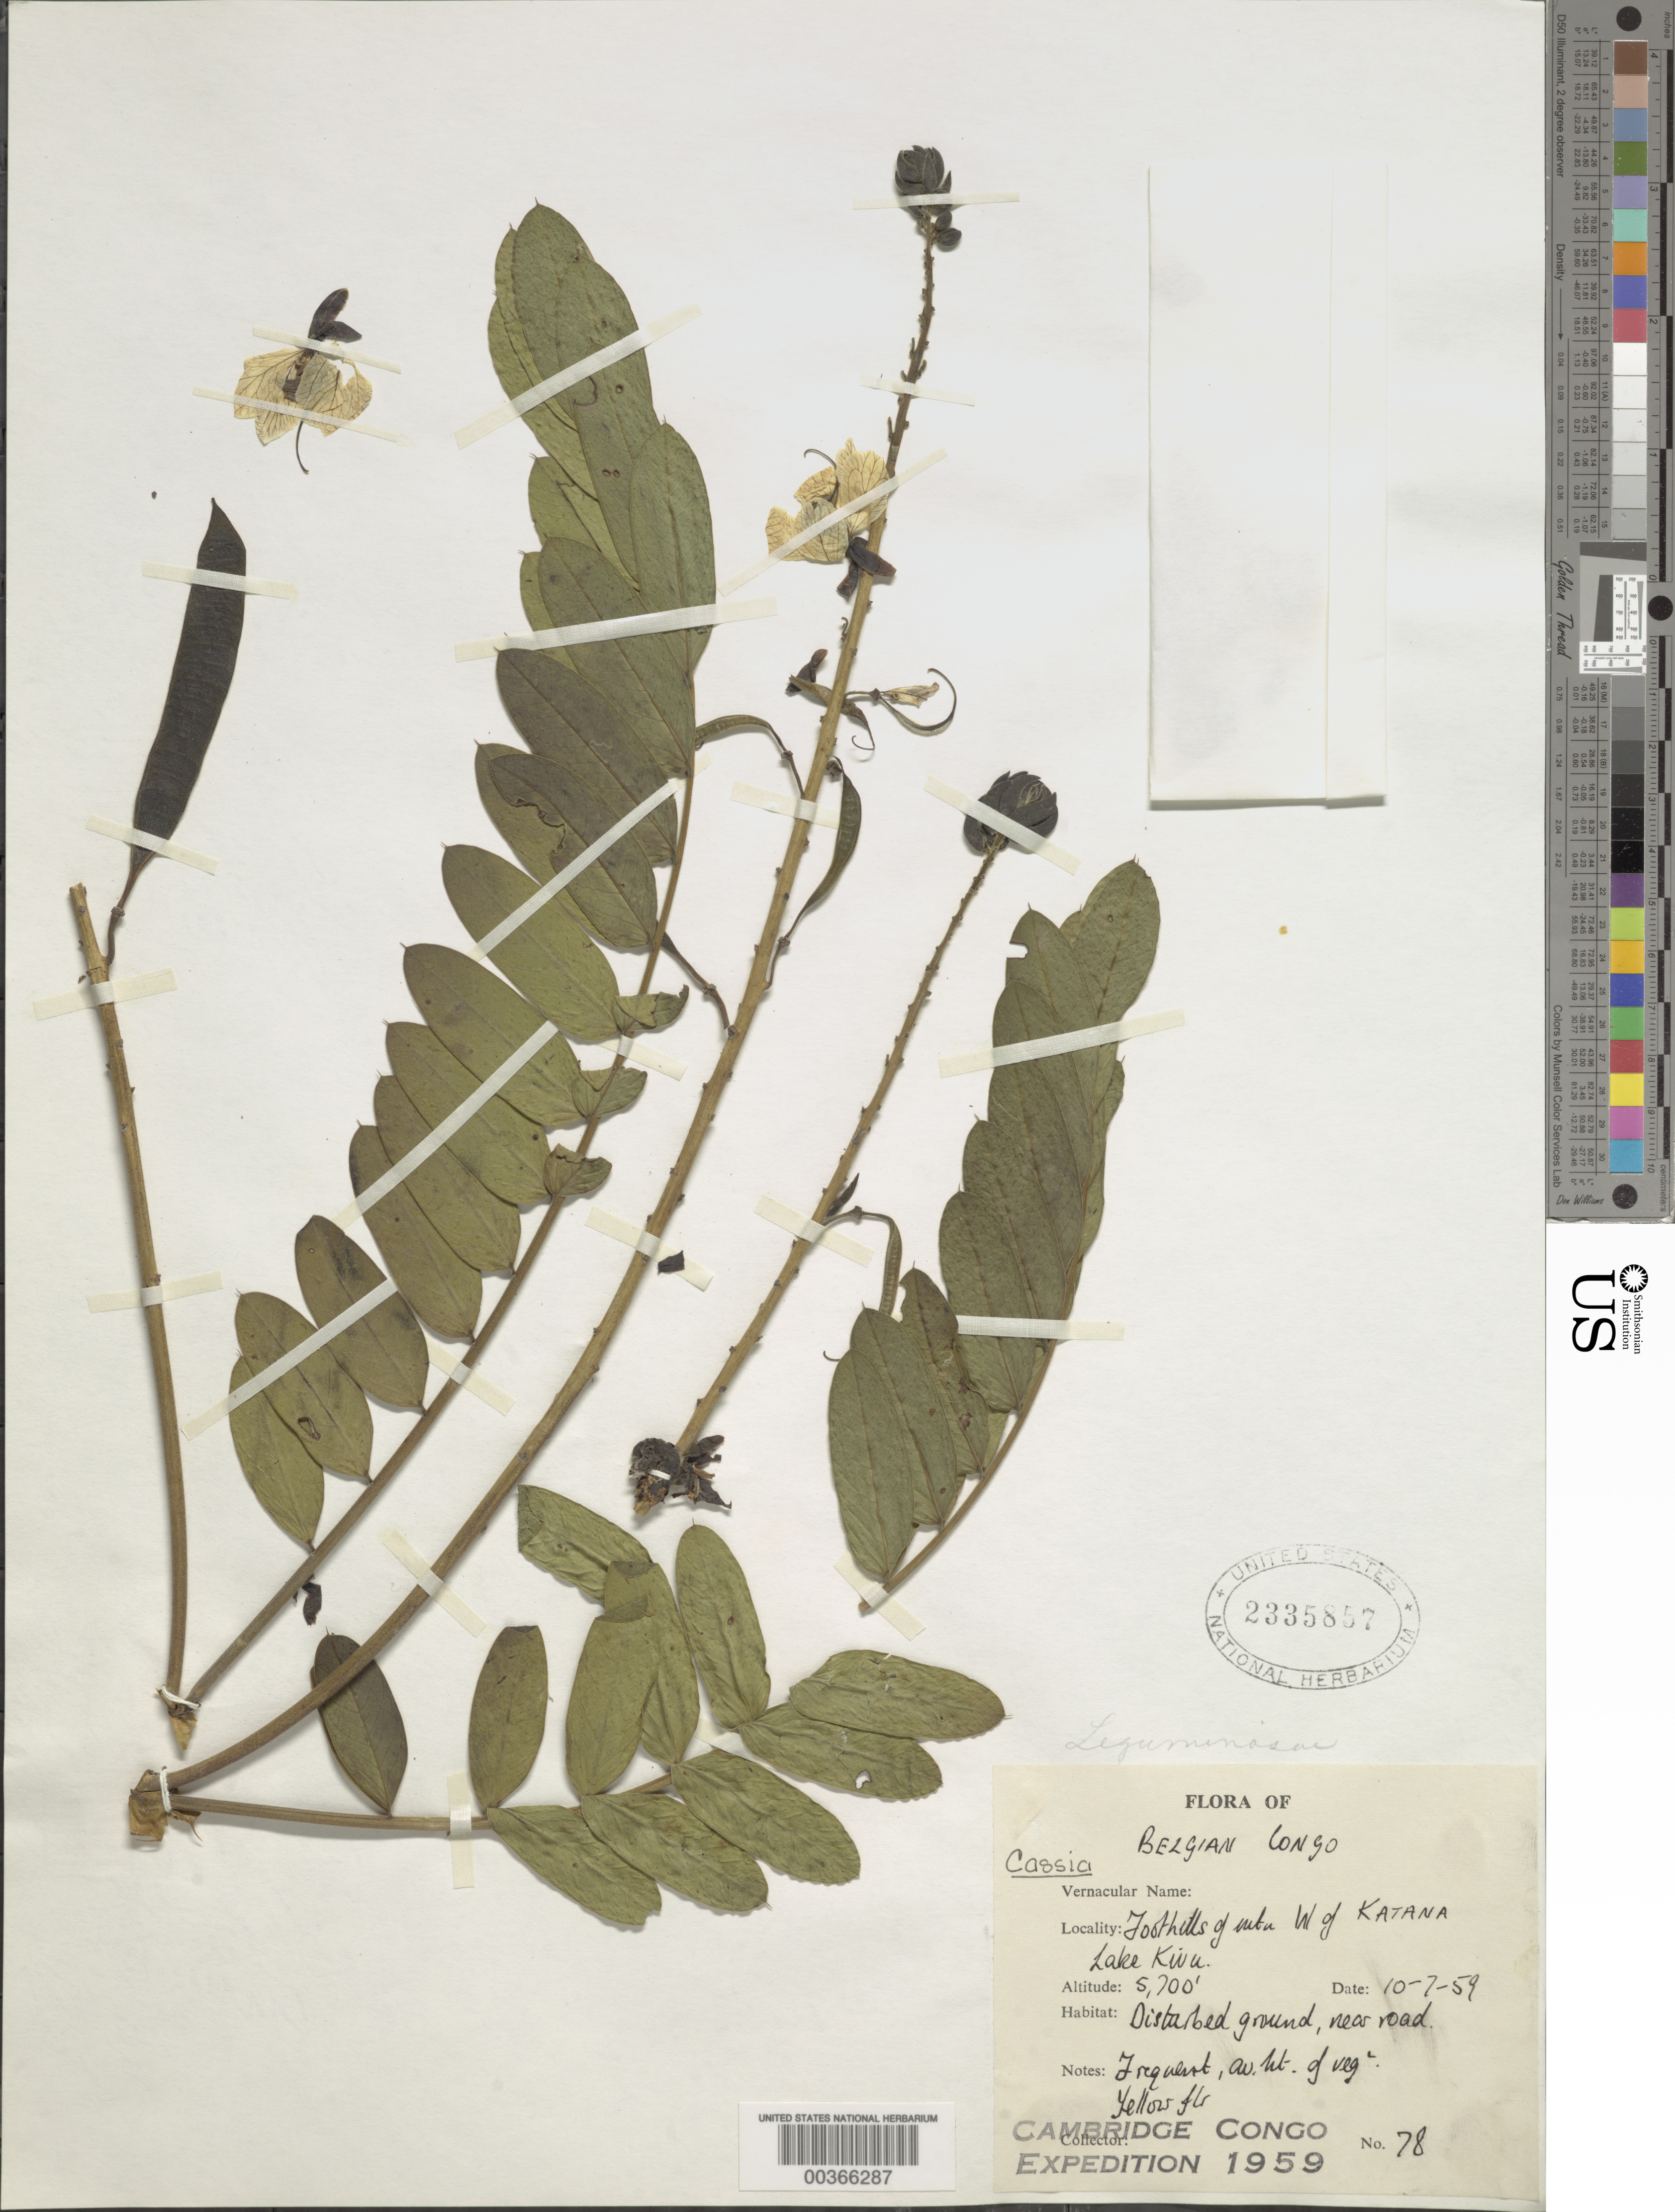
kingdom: Plantae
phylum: Tracheophyta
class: Magnoliopsida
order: Fabales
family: Fabaceae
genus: Senna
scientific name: Senna sp.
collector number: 78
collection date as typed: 10 Jul 1959 or Jul 10 1959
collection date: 1959-07-10 or 1959-10-07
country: Congo, Democratic Republic of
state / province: Sud-Kivu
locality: W of Katana; Lake Kwa [Kivu?]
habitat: Disturbed ground, near road; foot hills of mountain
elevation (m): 1737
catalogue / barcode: US 2335857